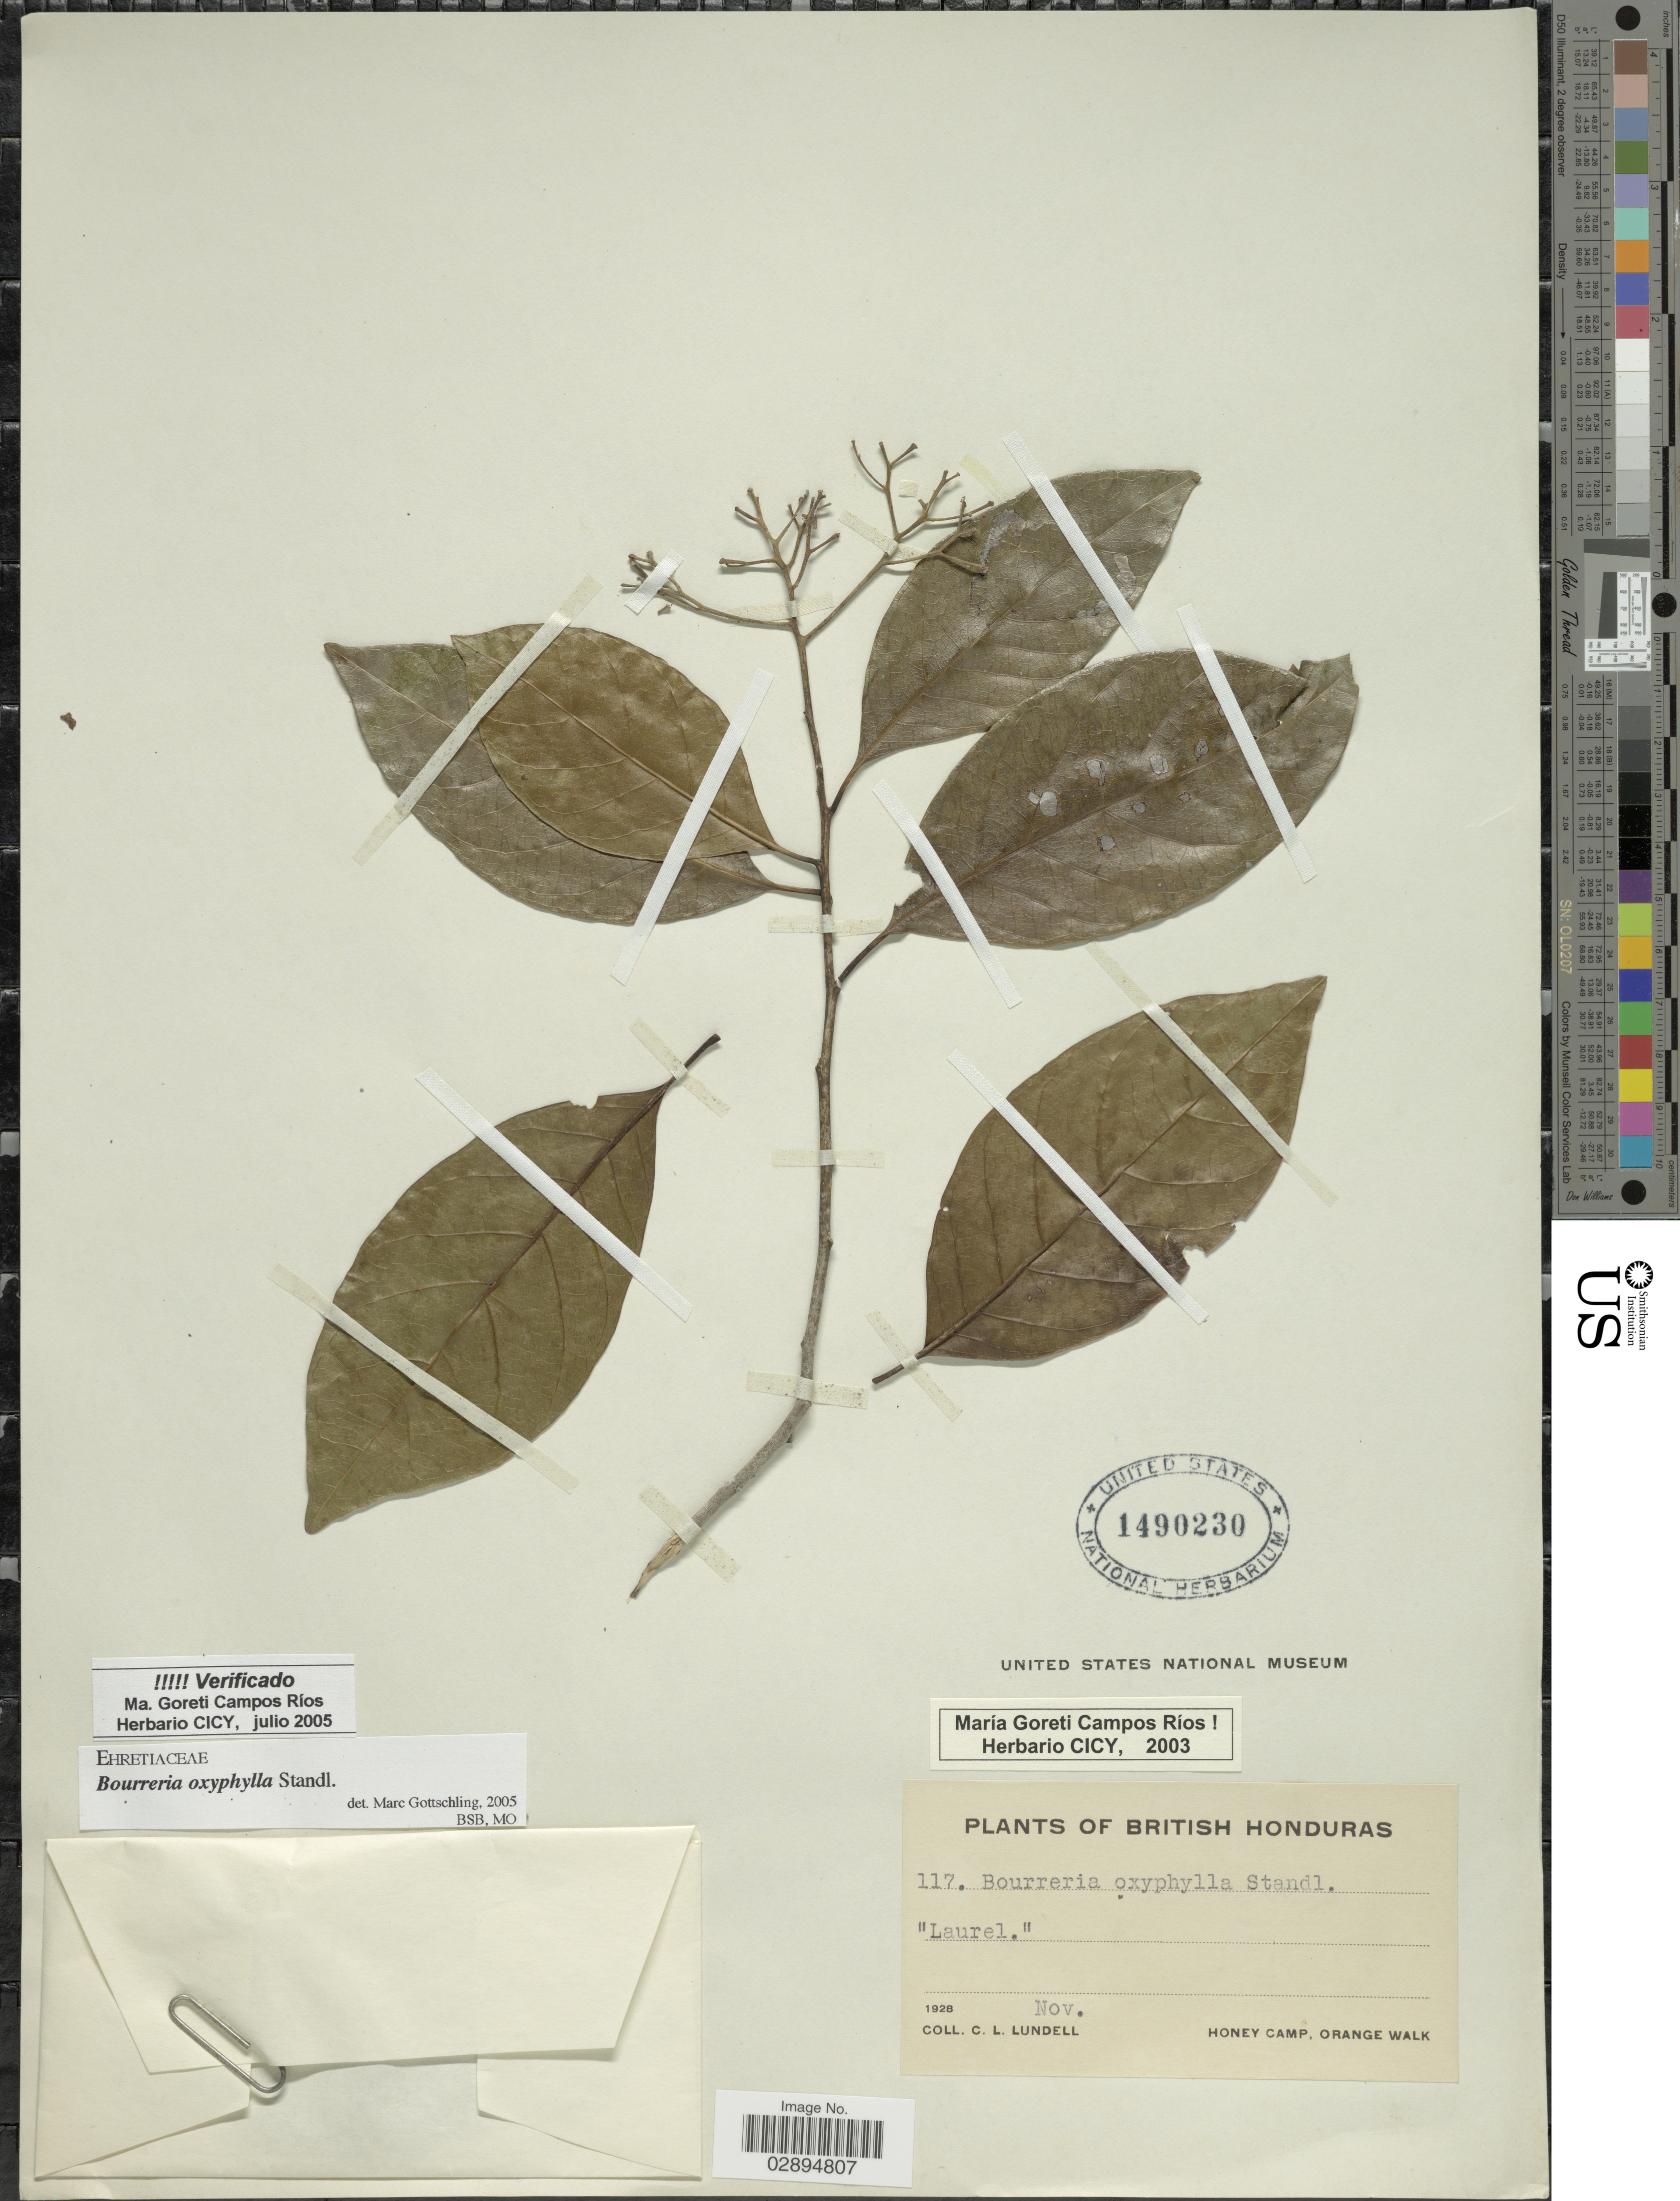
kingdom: Plantae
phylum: Tracheophyta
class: Magnoliopsida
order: Boraginales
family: Ehretiaceae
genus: Bourreria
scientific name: Bourreria oxyphylla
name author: Standl.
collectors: C. L. Lundell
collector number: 117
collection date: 1928-11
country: Belize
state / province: Orange Walk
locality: British Honduras. Honey Camp, Orange Walk.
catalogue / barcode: US 1490230